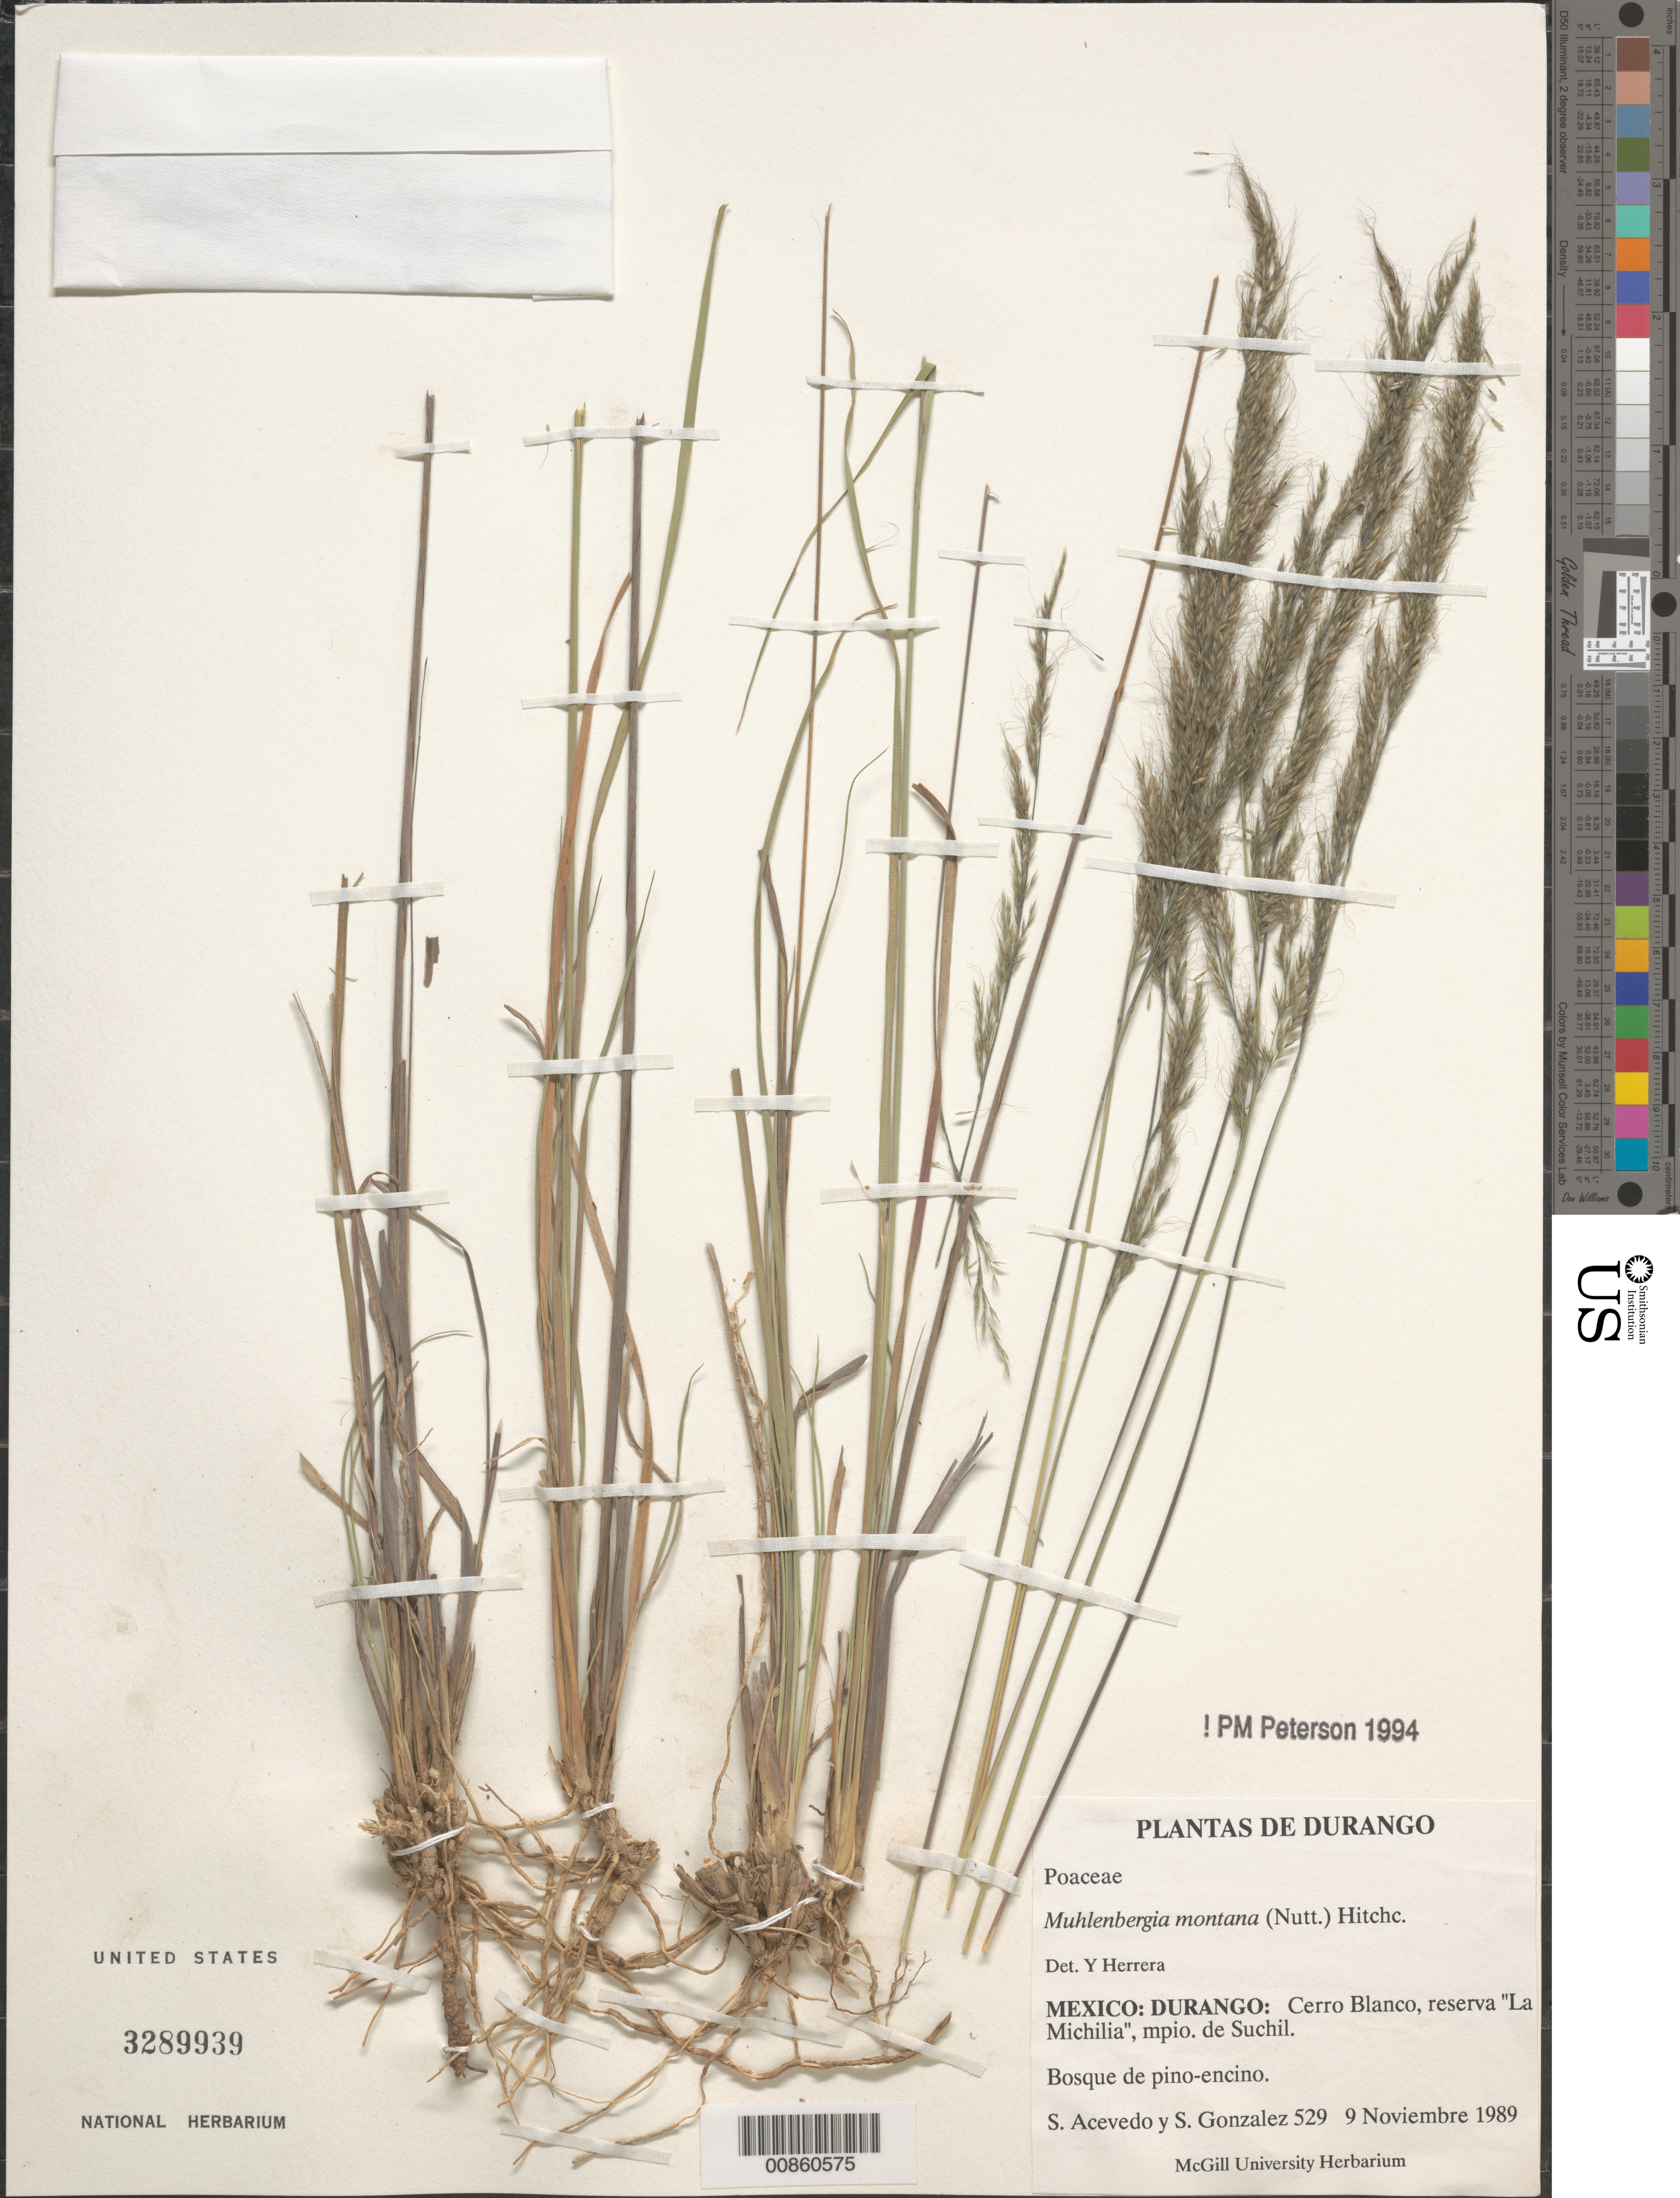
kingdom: Plantae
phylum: Tracheophyta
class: Liliopsida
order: Poales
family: Poaceae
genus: Muhlenbergia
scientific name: Muhlenbergia montana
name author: (Nutt.) Hitchc.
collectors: S. Acevedo & S. Gonzalez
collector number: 529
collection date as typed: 09 Nov 1989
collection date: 1989-11-09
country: Mexico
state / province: Durango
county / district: Súchil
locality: Cerro Blanco, Reserva La Michilia, mpio. Suchil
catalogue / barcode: US 3289939